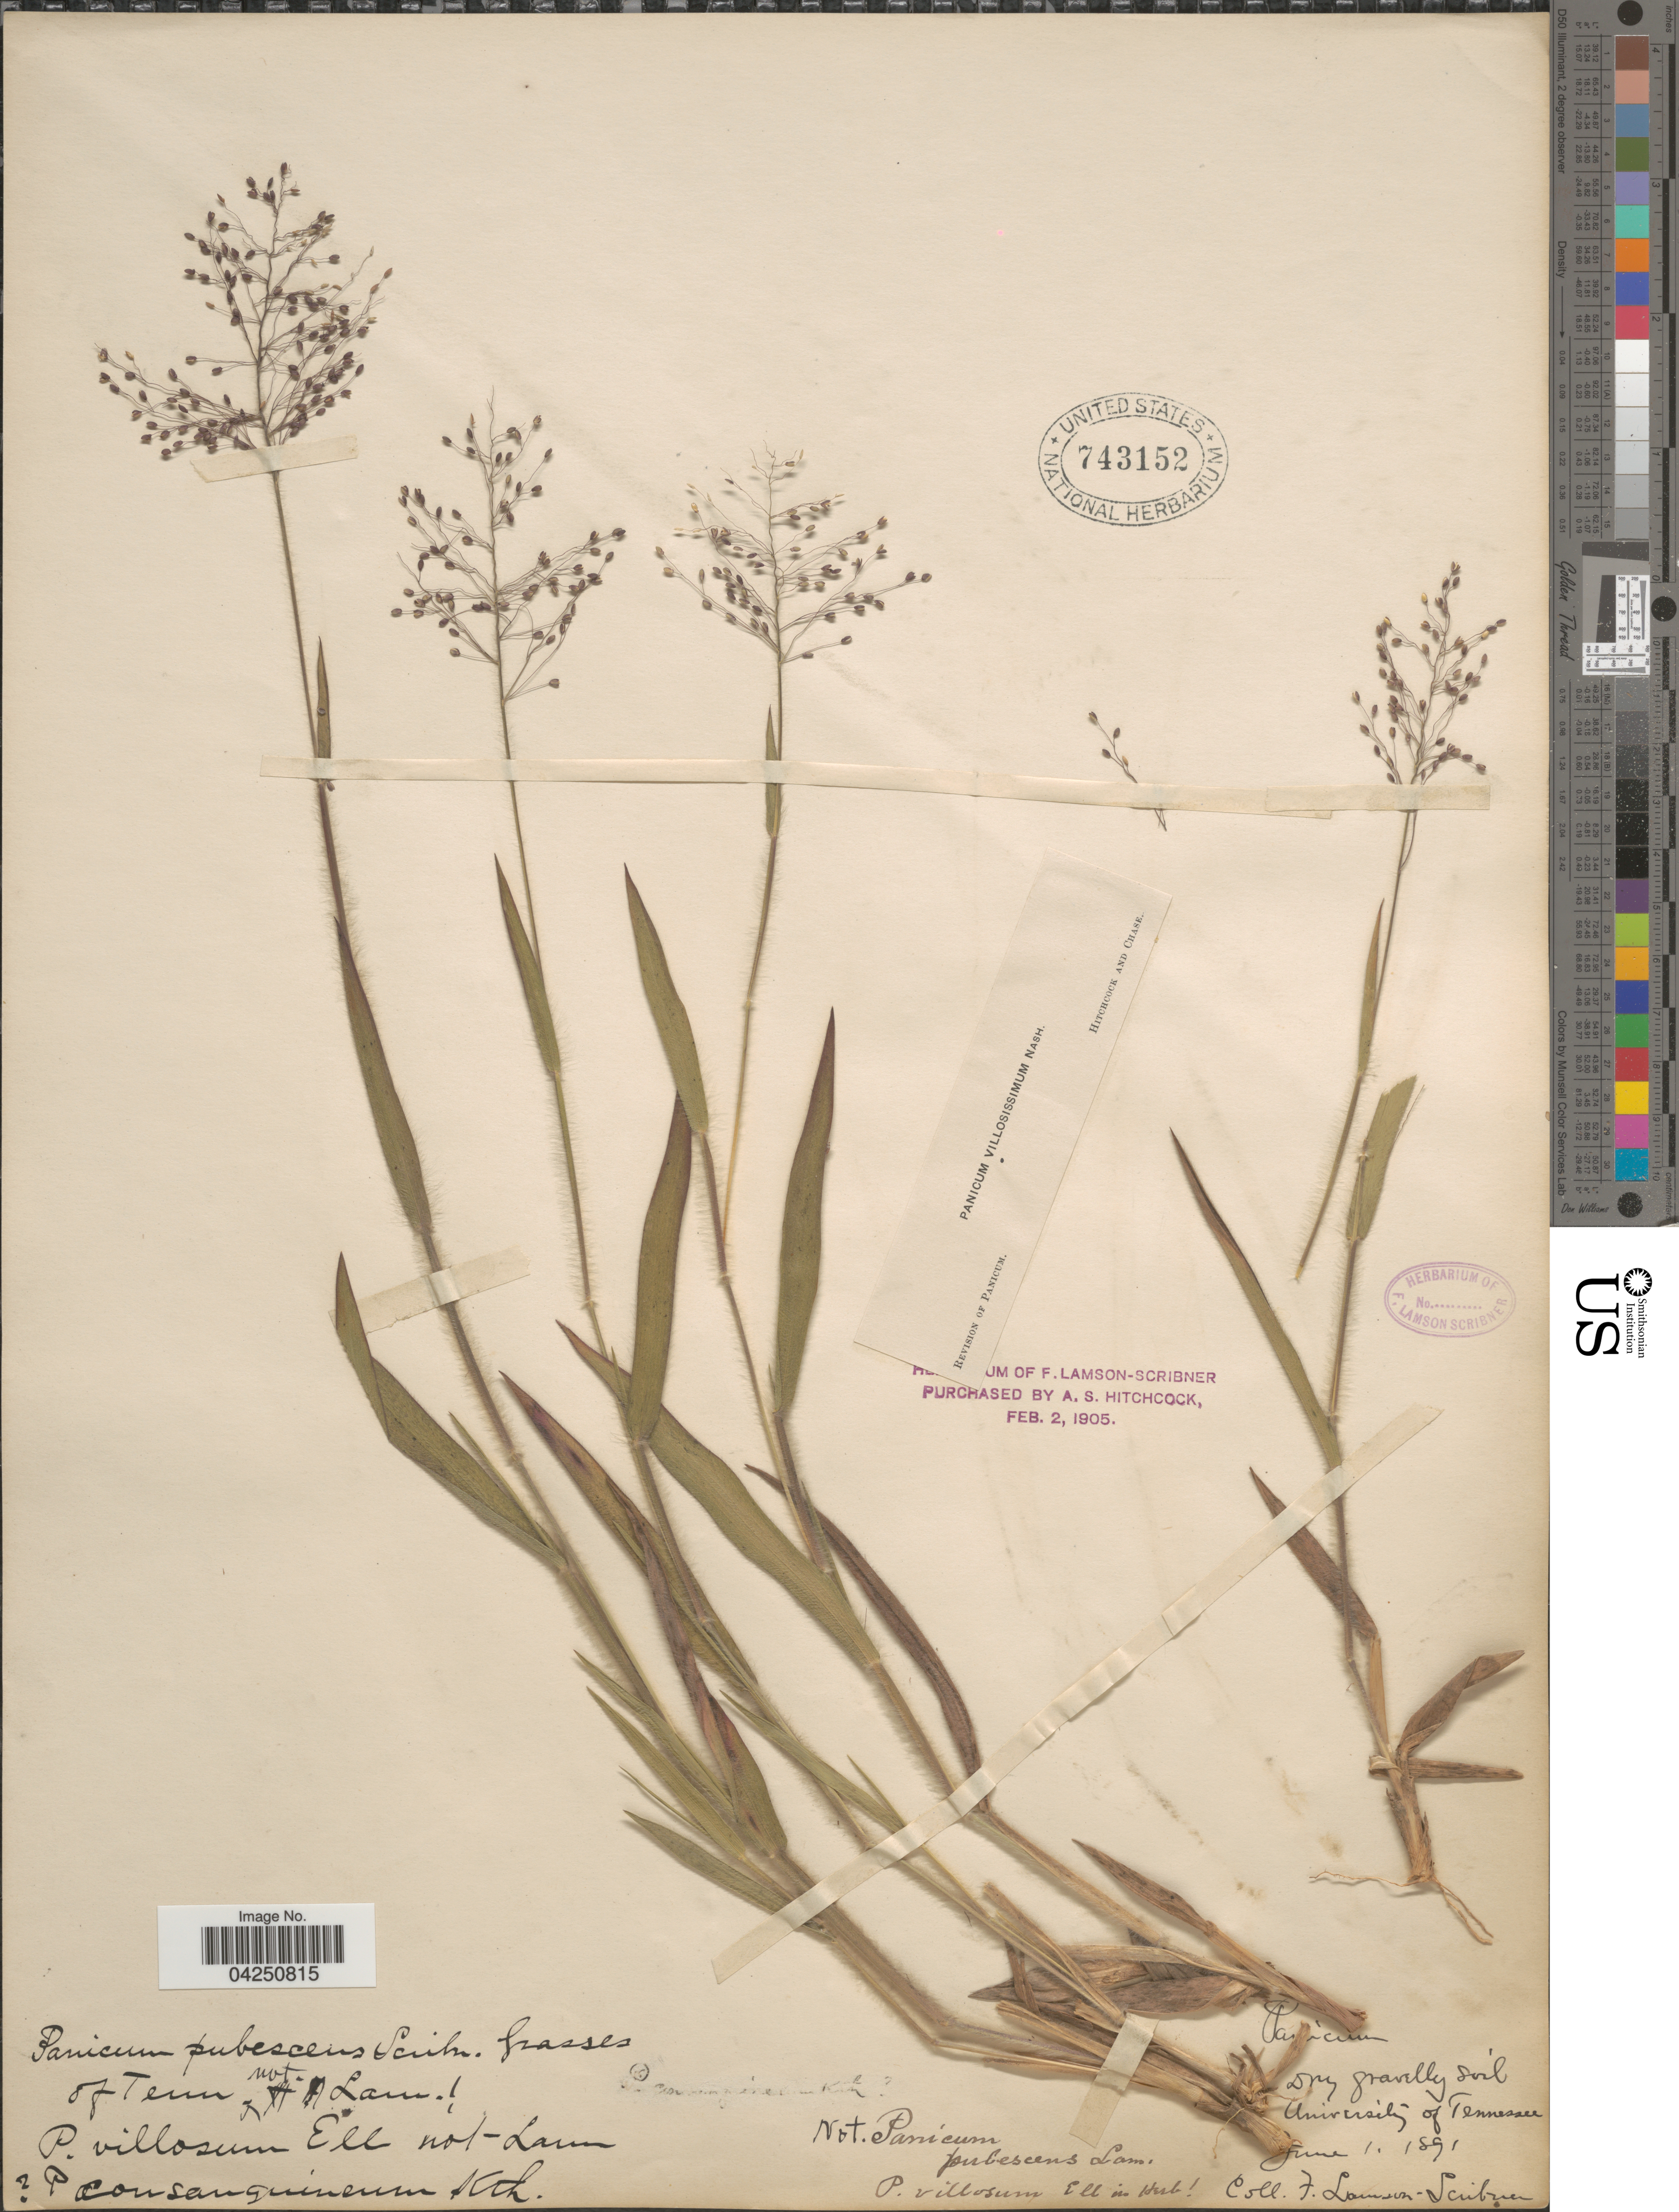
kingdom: Plantae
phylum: Tracheophyta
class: Liliopsida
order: Poales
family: Poaceae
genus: Dichanthelium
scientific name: Dichanthelium acuminatum var. acuminatum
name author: (Sw.) Gould & C.A. Clark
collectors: F. Lamson-Scribner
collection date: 1891-06-01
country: United States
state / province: Tennessee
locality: Dry gravelly soil. University of Tennessee.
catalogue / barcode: US 743152